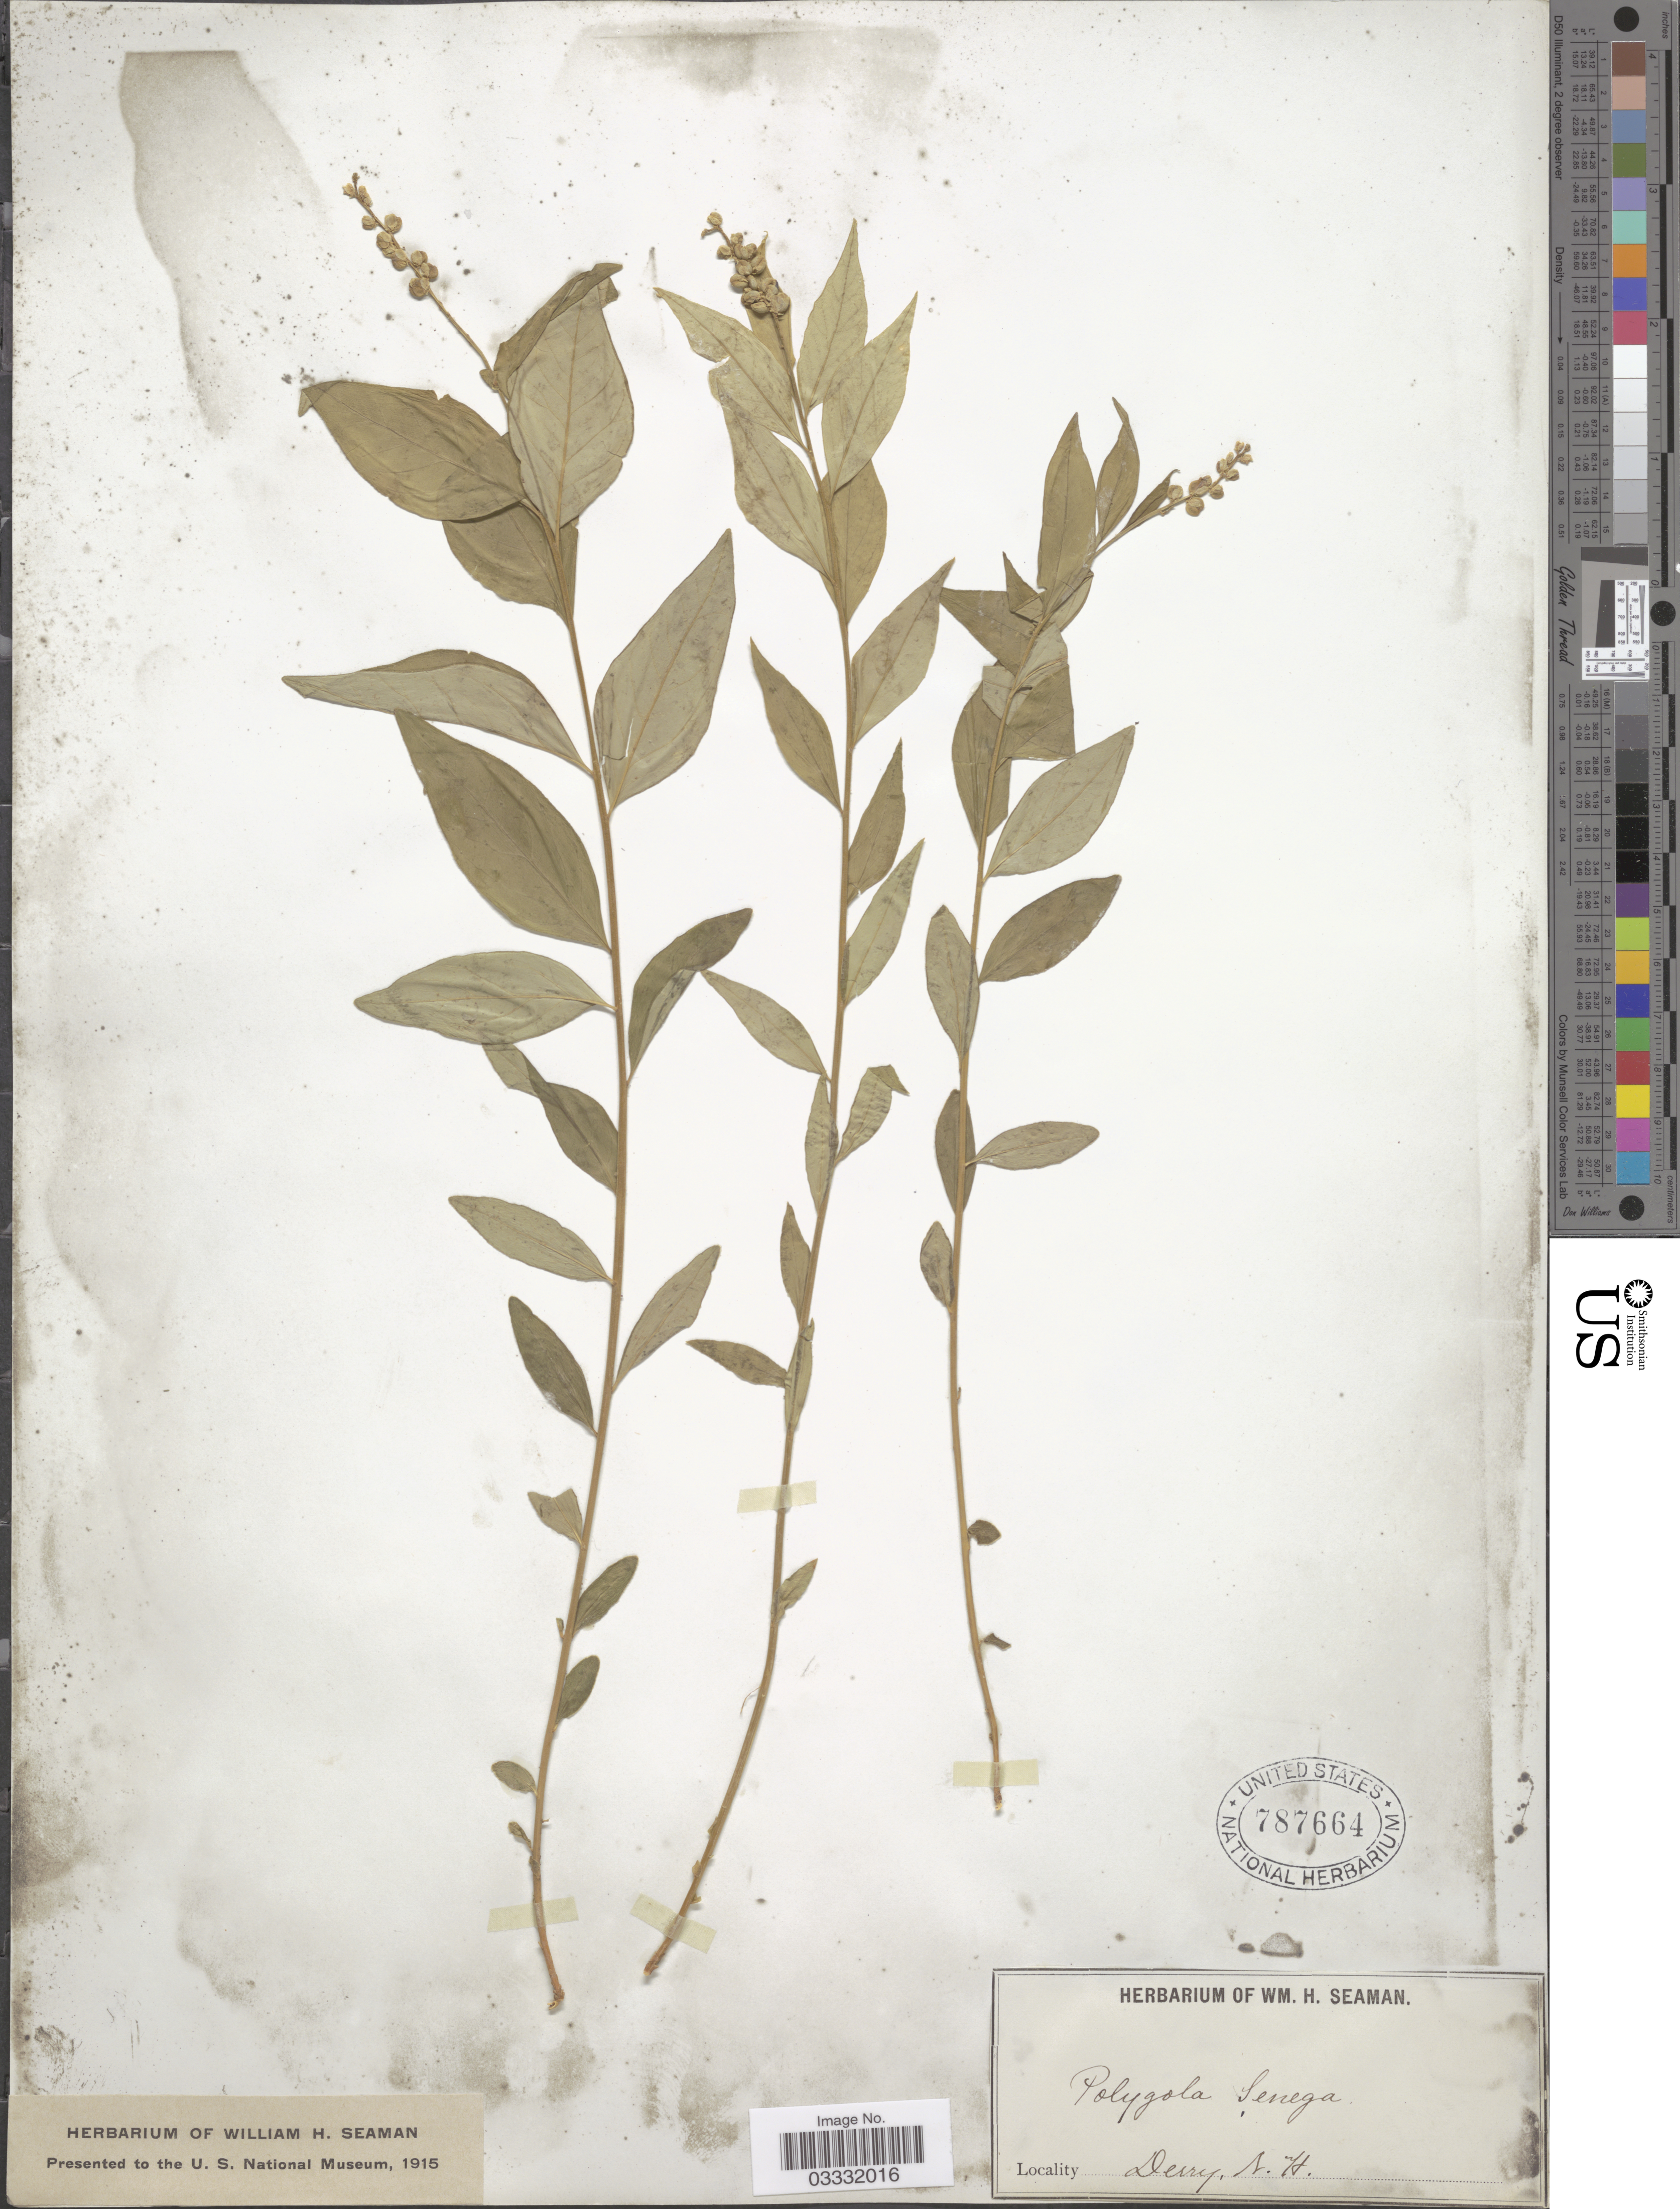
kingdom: Plantae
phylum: Tracheophyta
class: Magnoliopsida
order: Fabales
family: Polygalaceae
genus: Polygala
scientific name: Polygala senega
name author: L.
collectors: Ex herb. W. H. Seaman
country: United States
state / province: New Hampshire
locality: Derry.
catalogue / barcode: US 787664